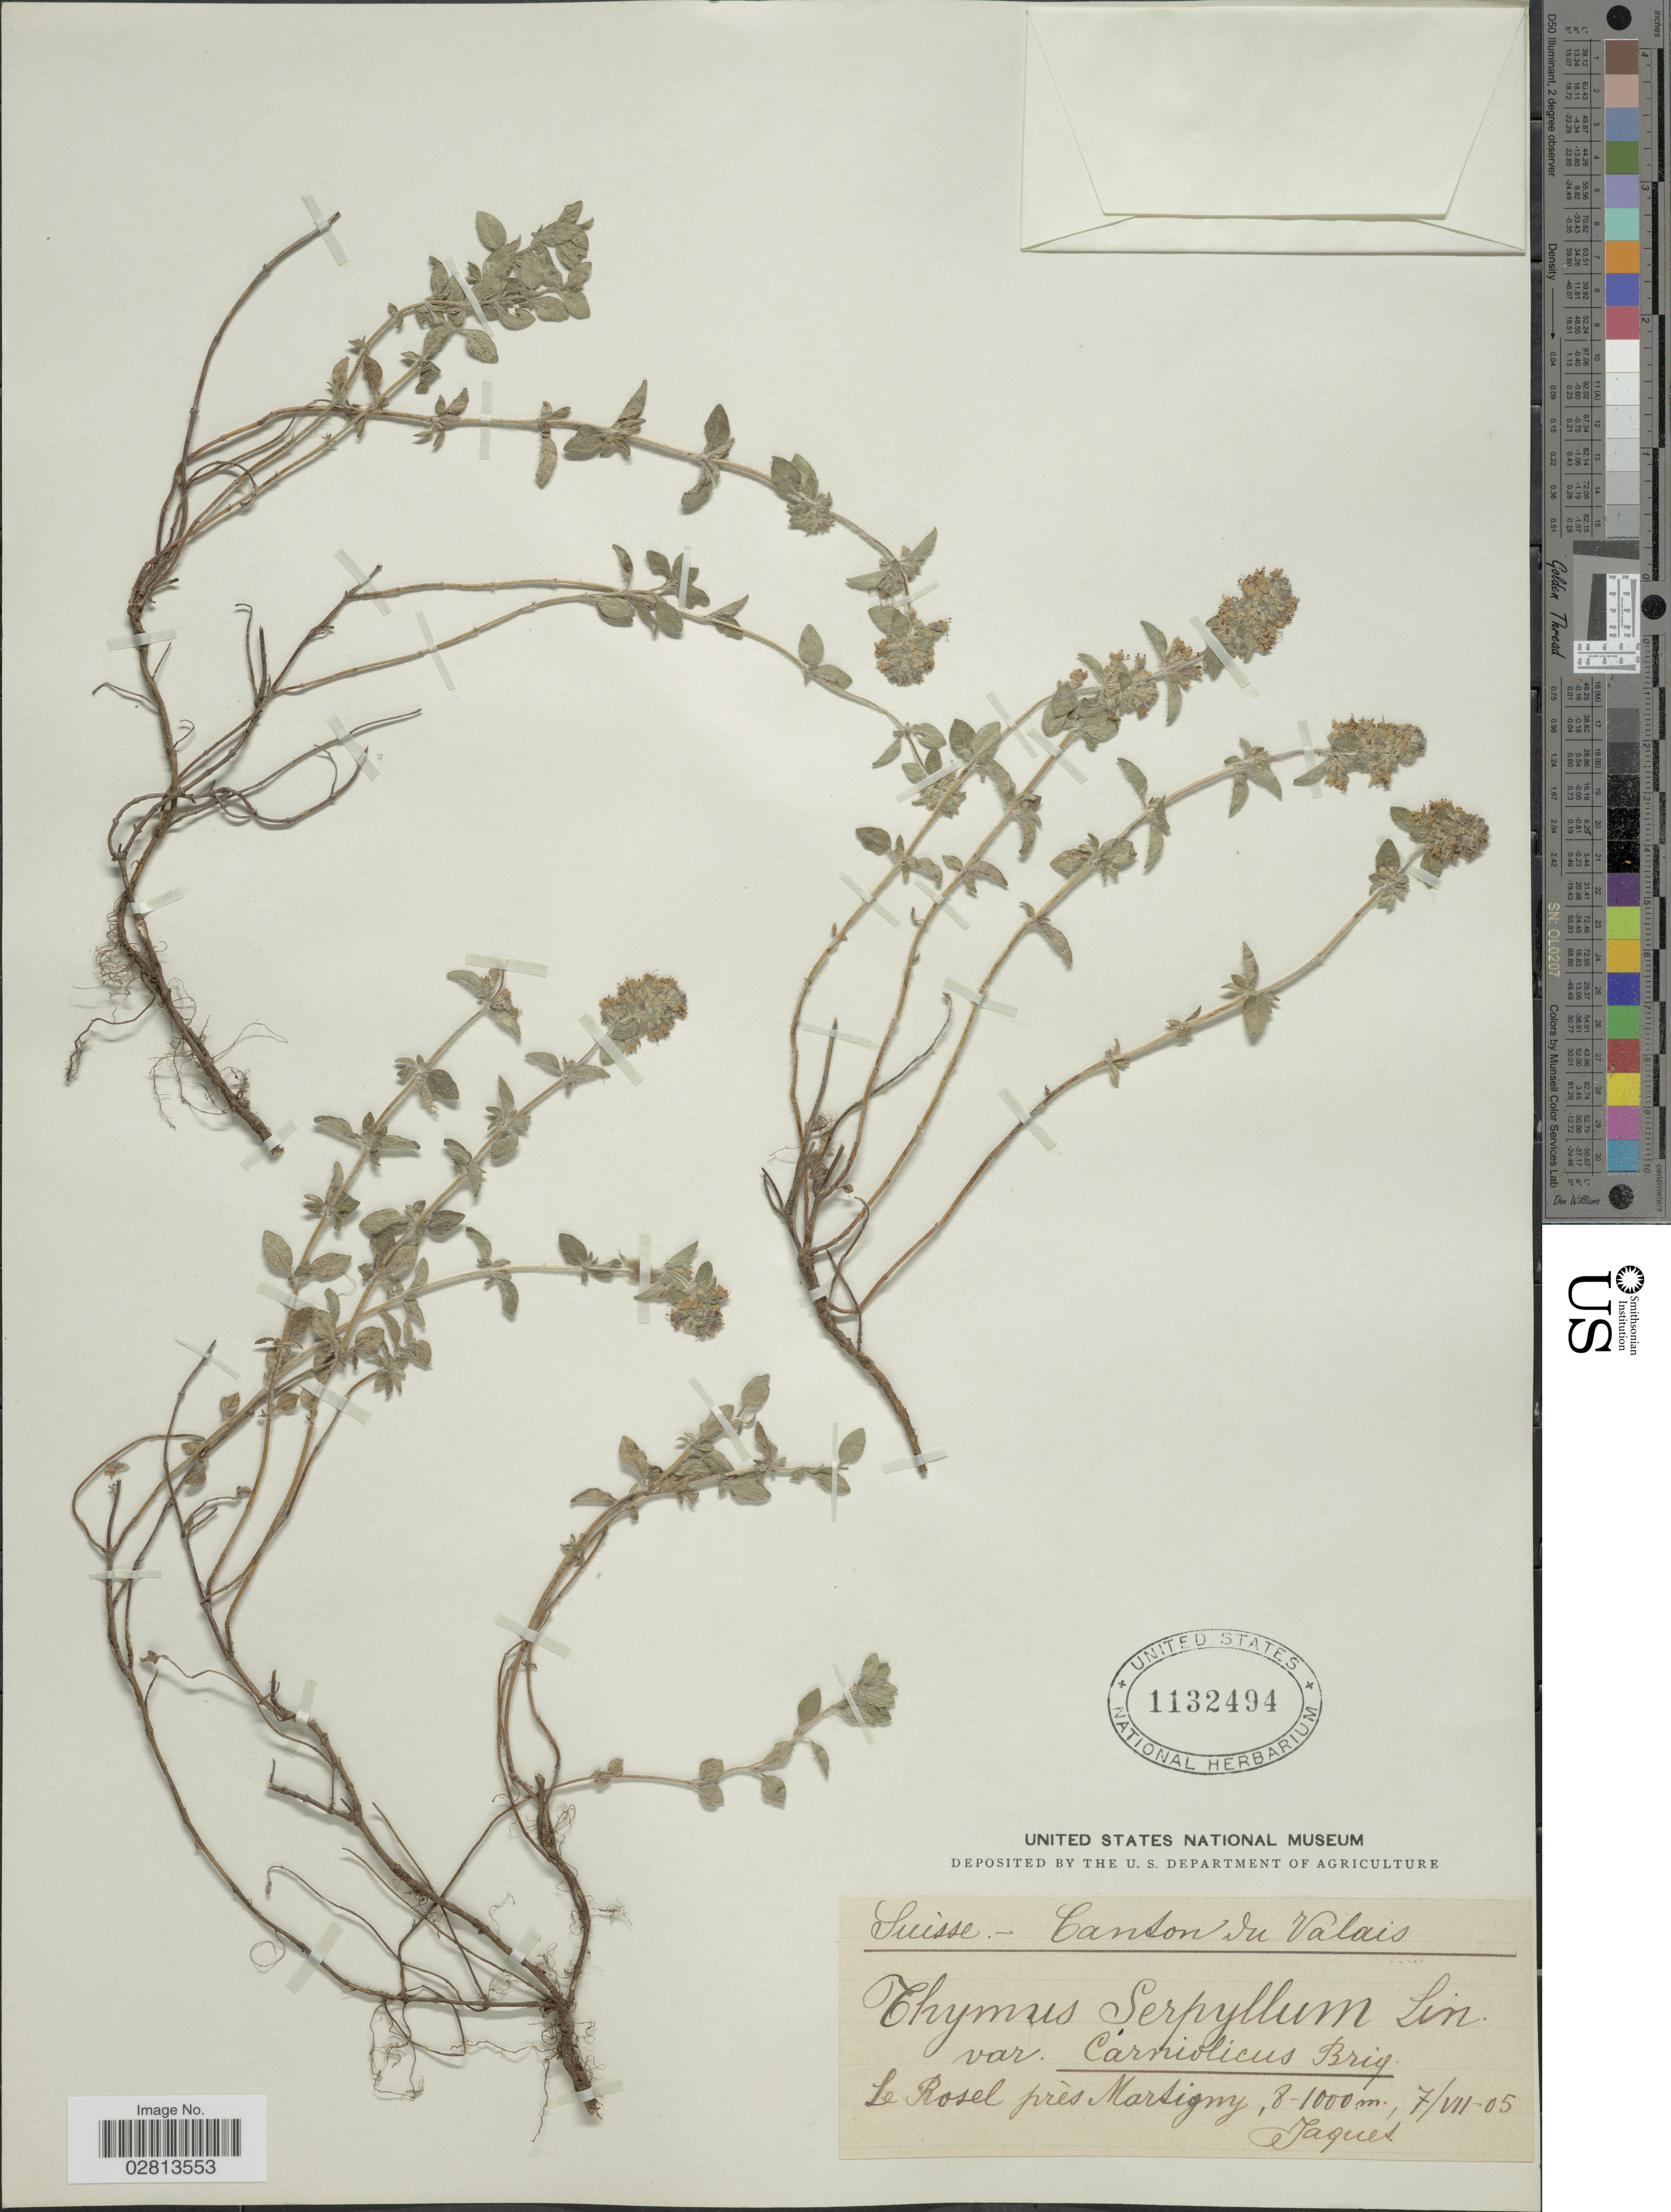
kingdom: Plantae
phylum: Tracheophyta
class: Magnoliopsida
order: Lamiales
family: Lamiaceae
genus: Thymus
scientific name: Thymus serpyllum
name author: L.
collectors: -. Jaquet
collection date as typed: Transcribed d/m/y: 7/7/5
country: Switzerland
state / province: Valais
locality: Suisse. Canton du Valais, le Rosel près Martigny.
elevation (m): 800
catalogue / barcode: US 1132494